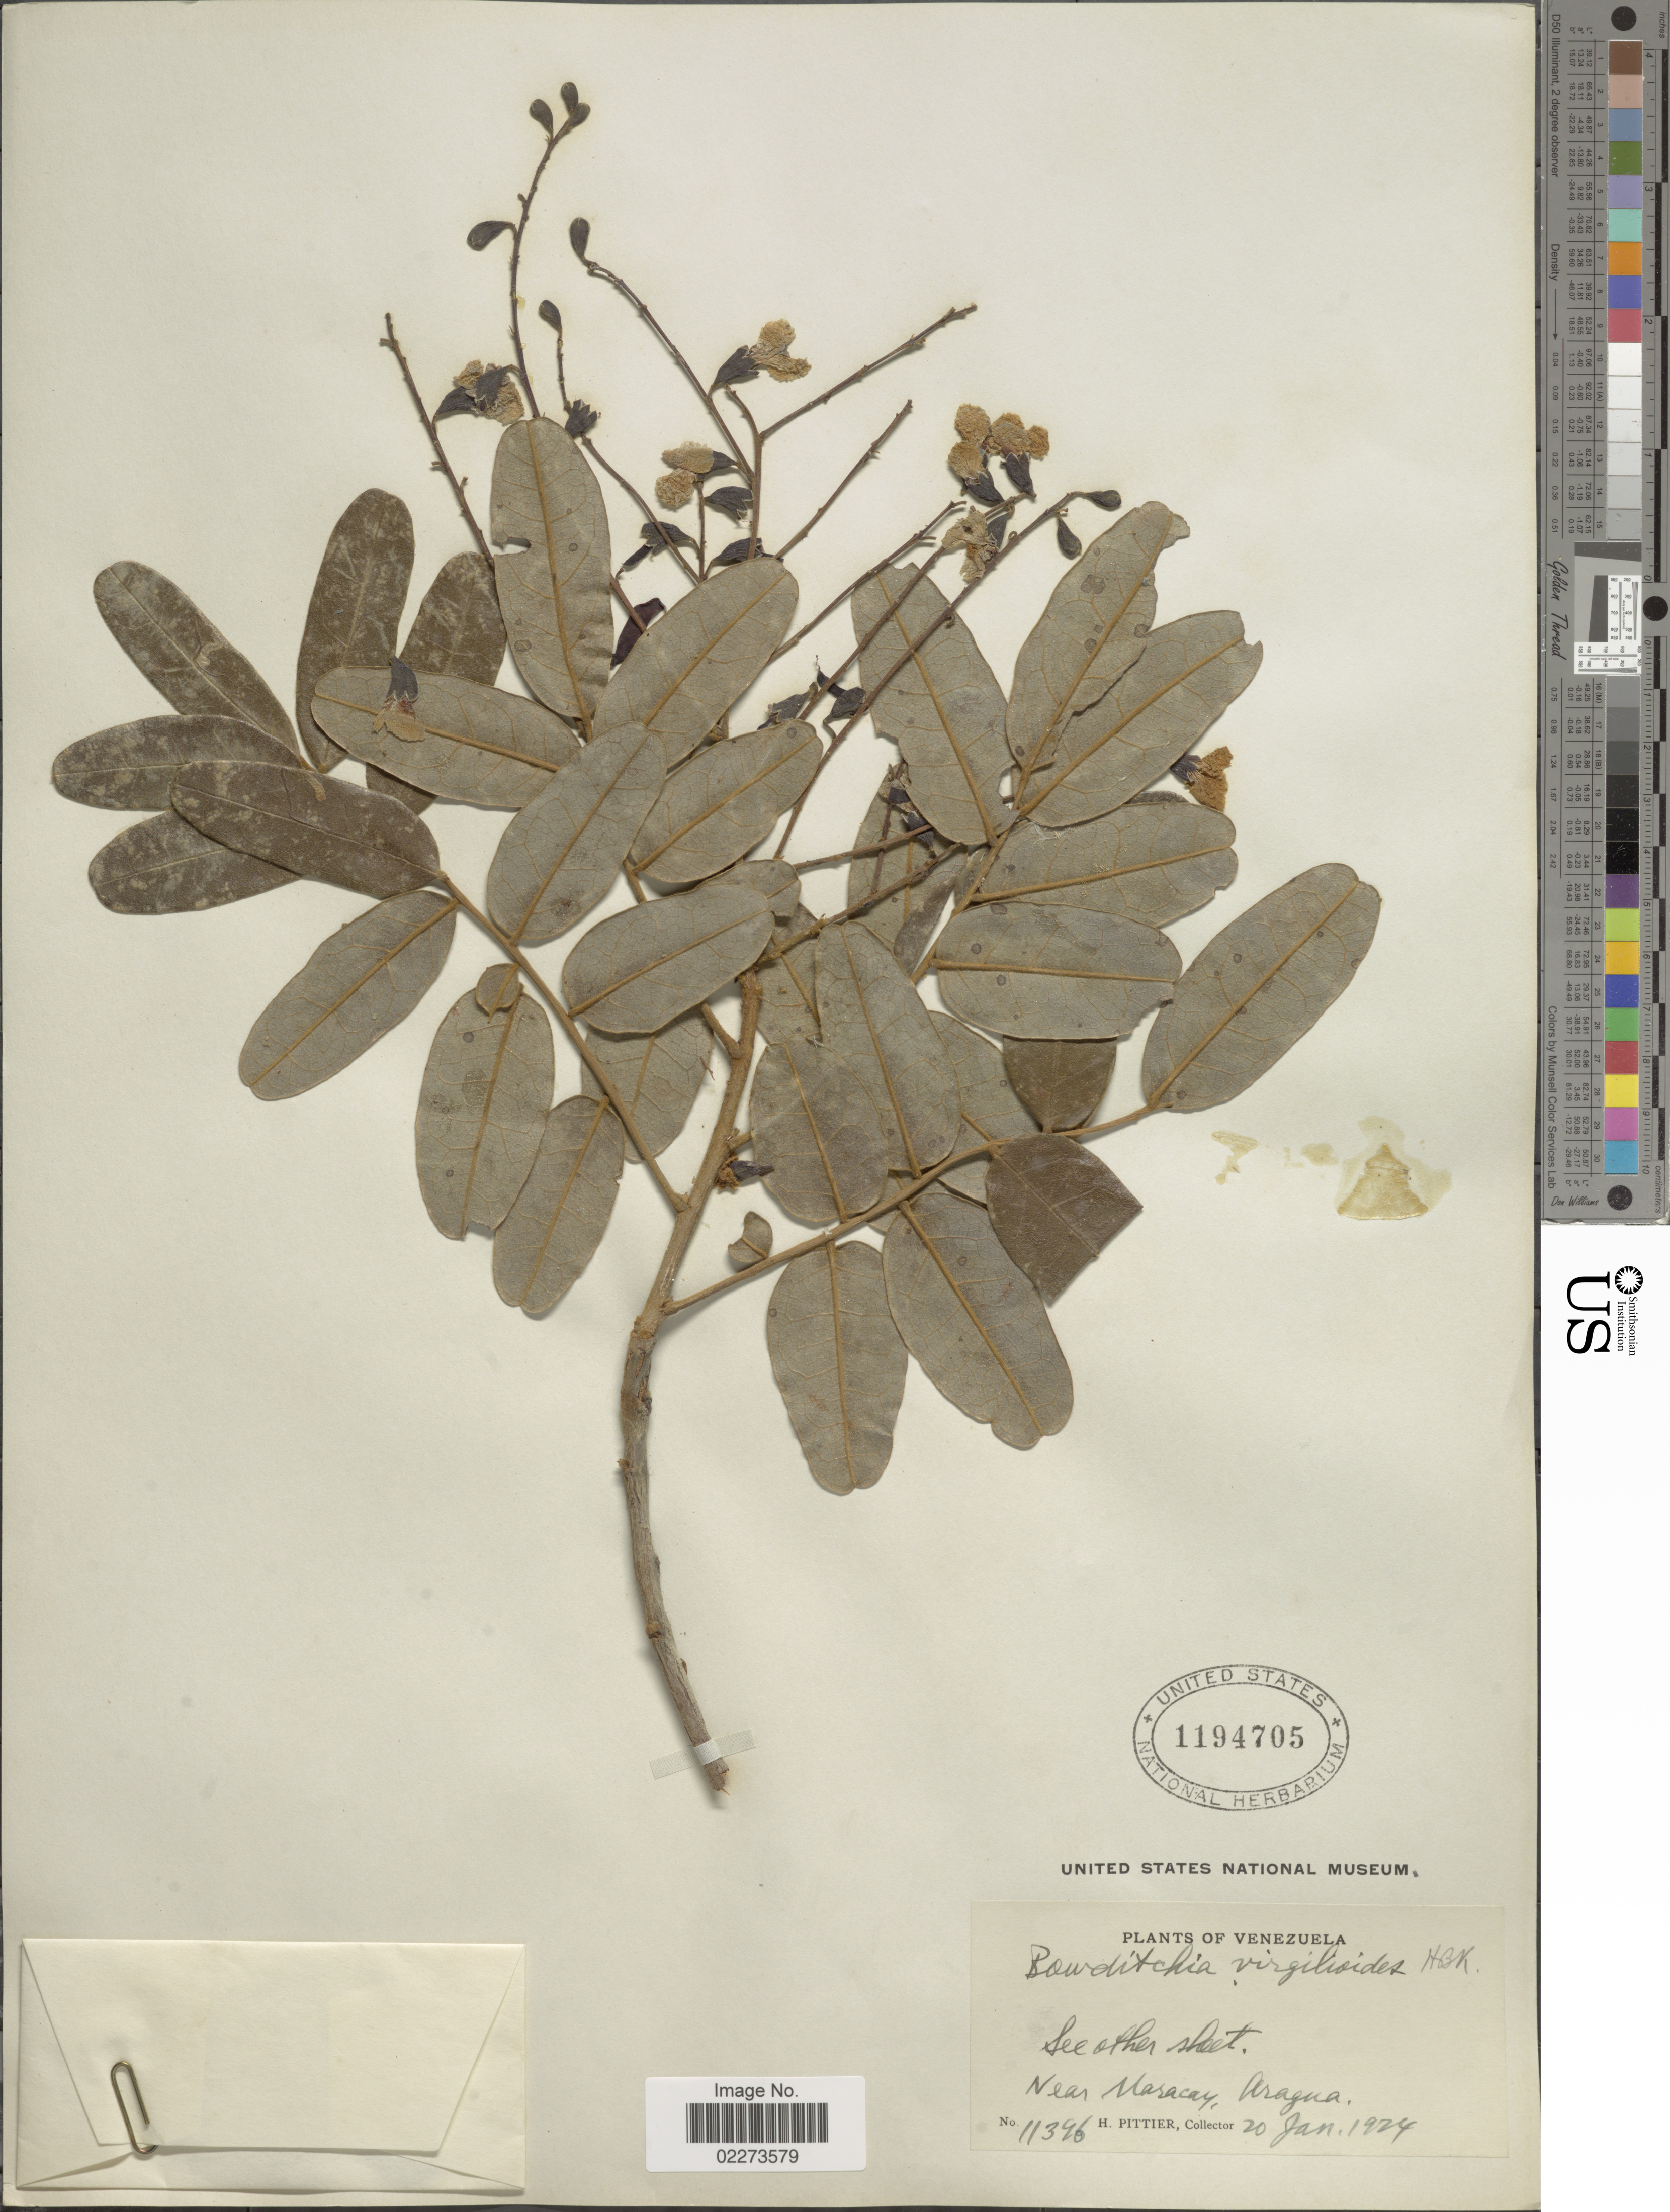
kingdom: Plantae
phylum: Tracheophyta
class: Magnoliopsida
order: Fabales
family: Fabaceae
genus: Bowdichia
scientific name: Bowdichia virgilioides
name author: Kunth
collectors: H. F. Pittier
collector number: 11396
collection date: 1924-01-20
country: Venezuela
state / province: Aragua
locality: Near Maracay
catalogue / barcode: US 1194705